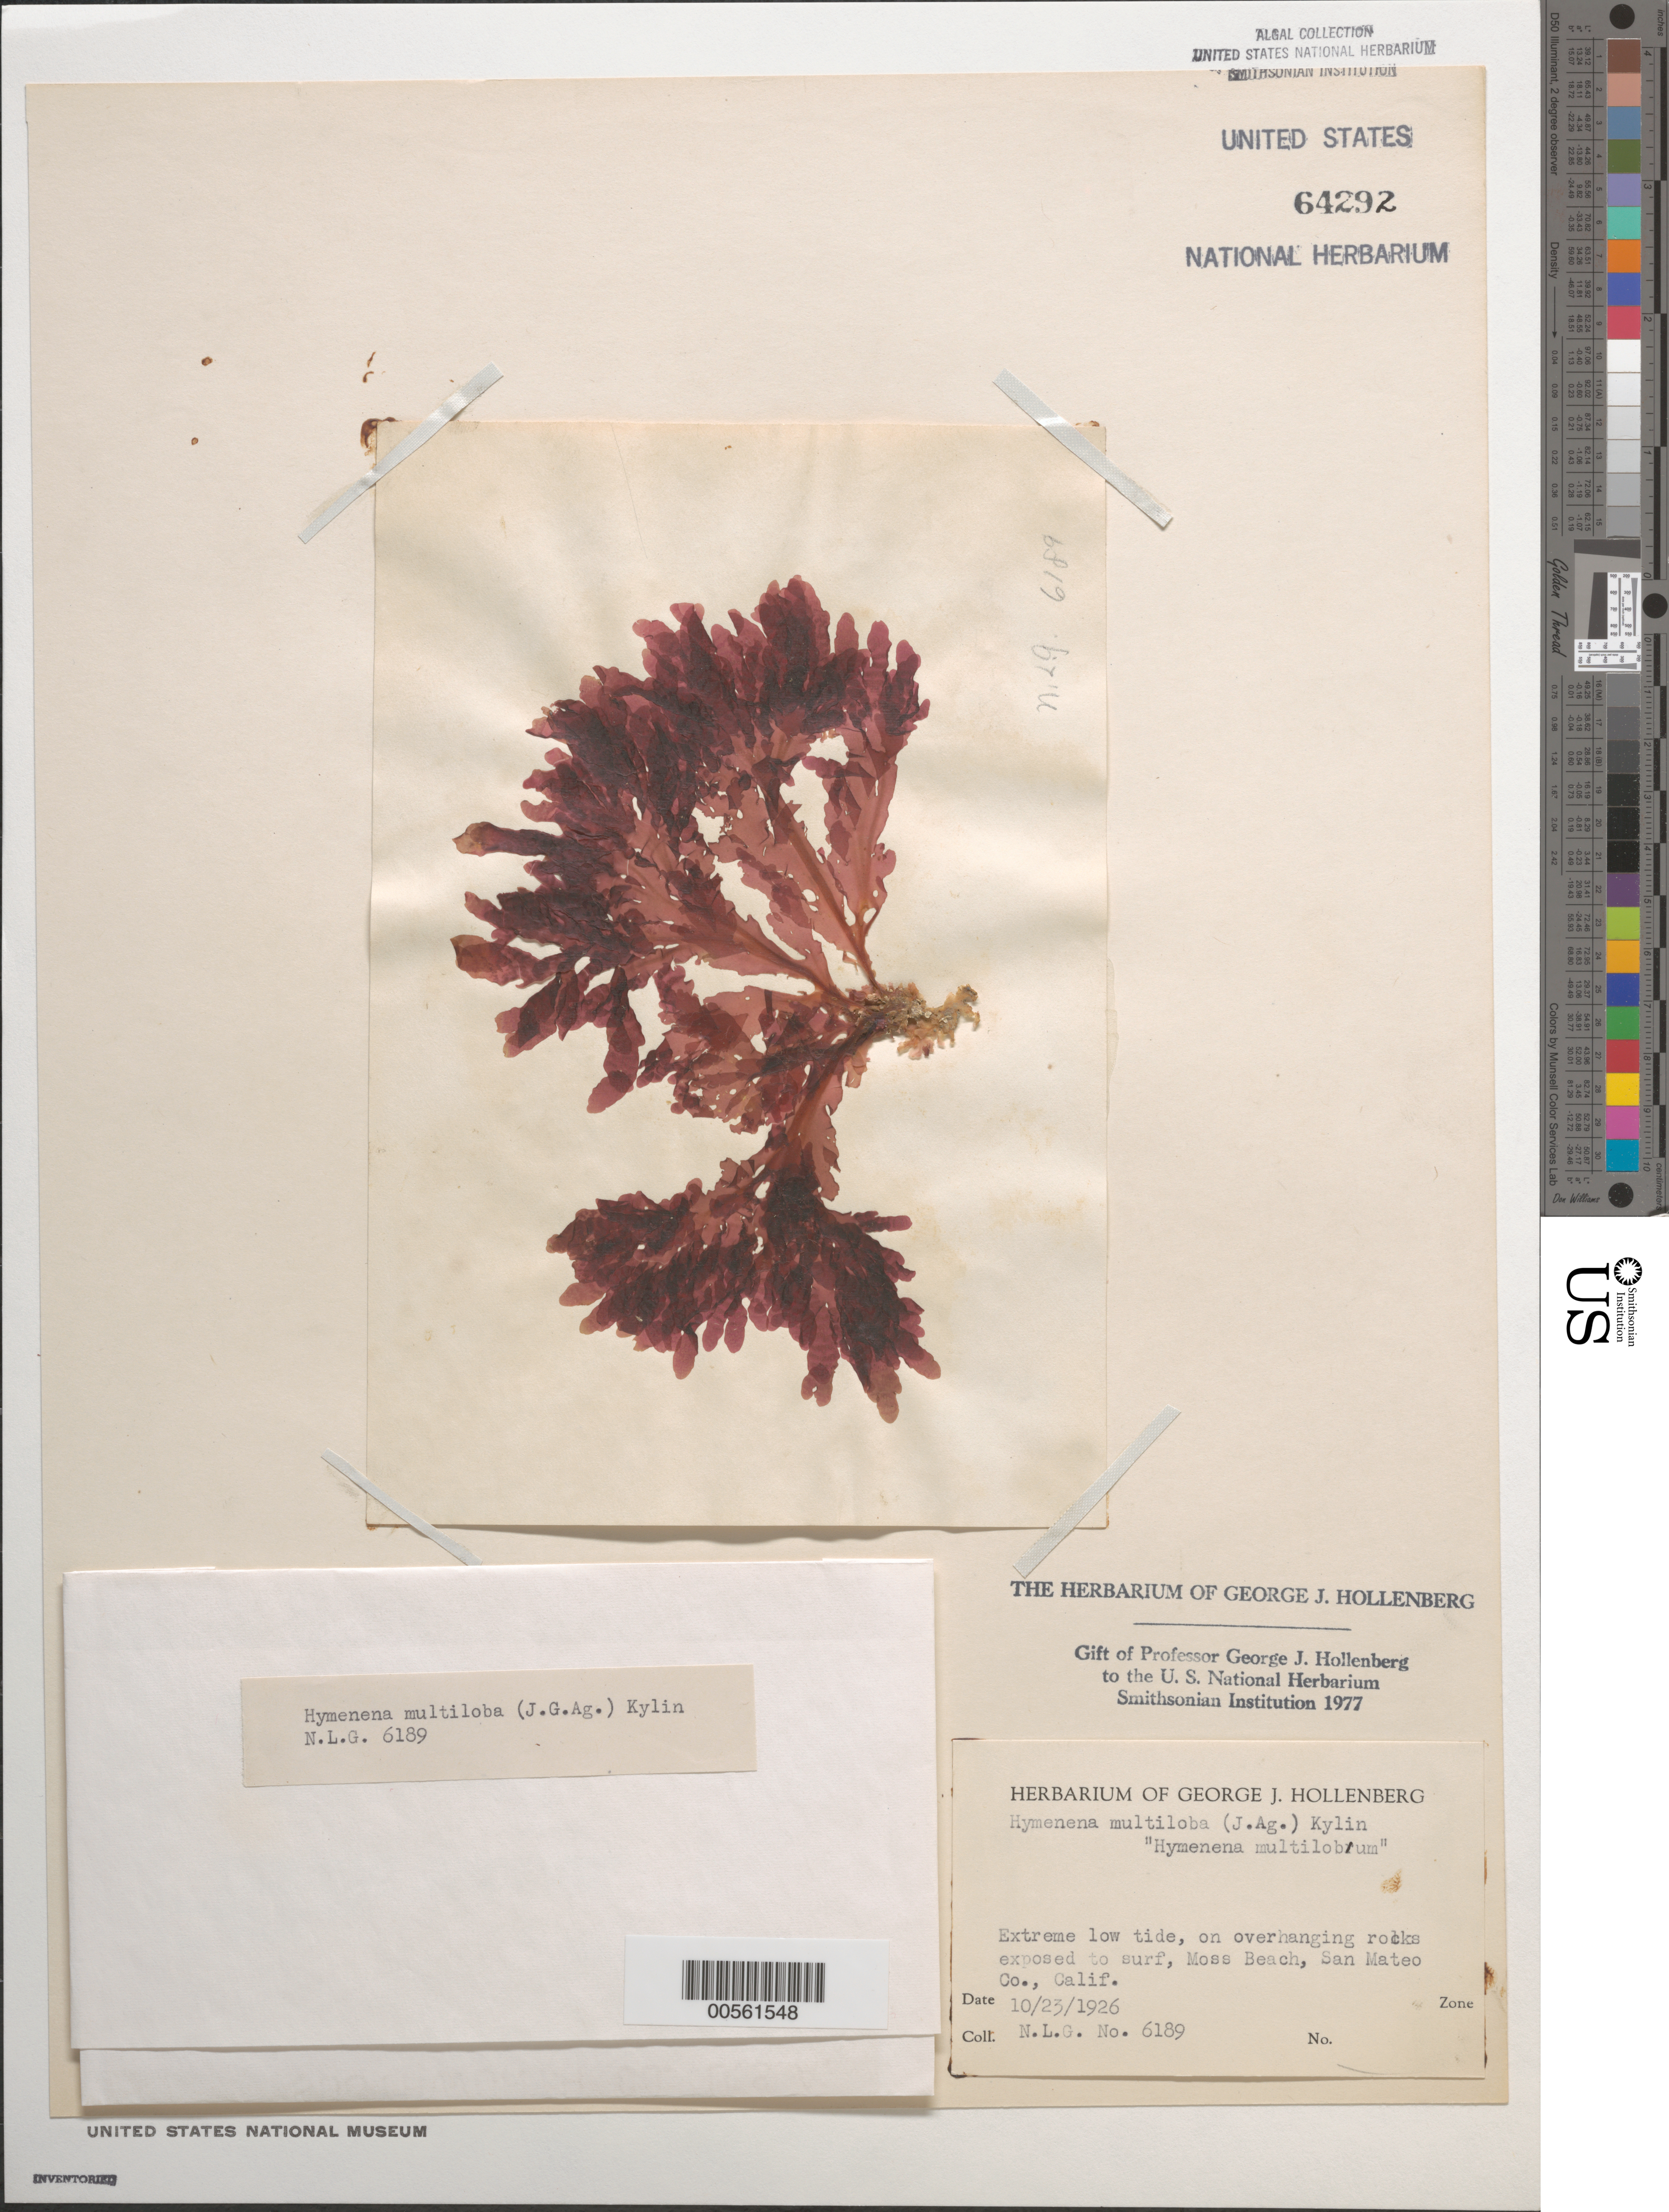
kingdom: Plantae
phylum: Rhodophyta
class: Florideophyceae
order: Ceramiales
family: Delesseriaceae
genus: Hymenena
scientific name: Hymenena multiloba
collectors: N. Gardner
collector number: NLG 6189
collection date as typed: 23 Oct 1926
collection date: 1926-10-23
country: United States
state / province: California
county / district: San Mateo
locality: Moss Beach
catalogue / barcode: US 64292